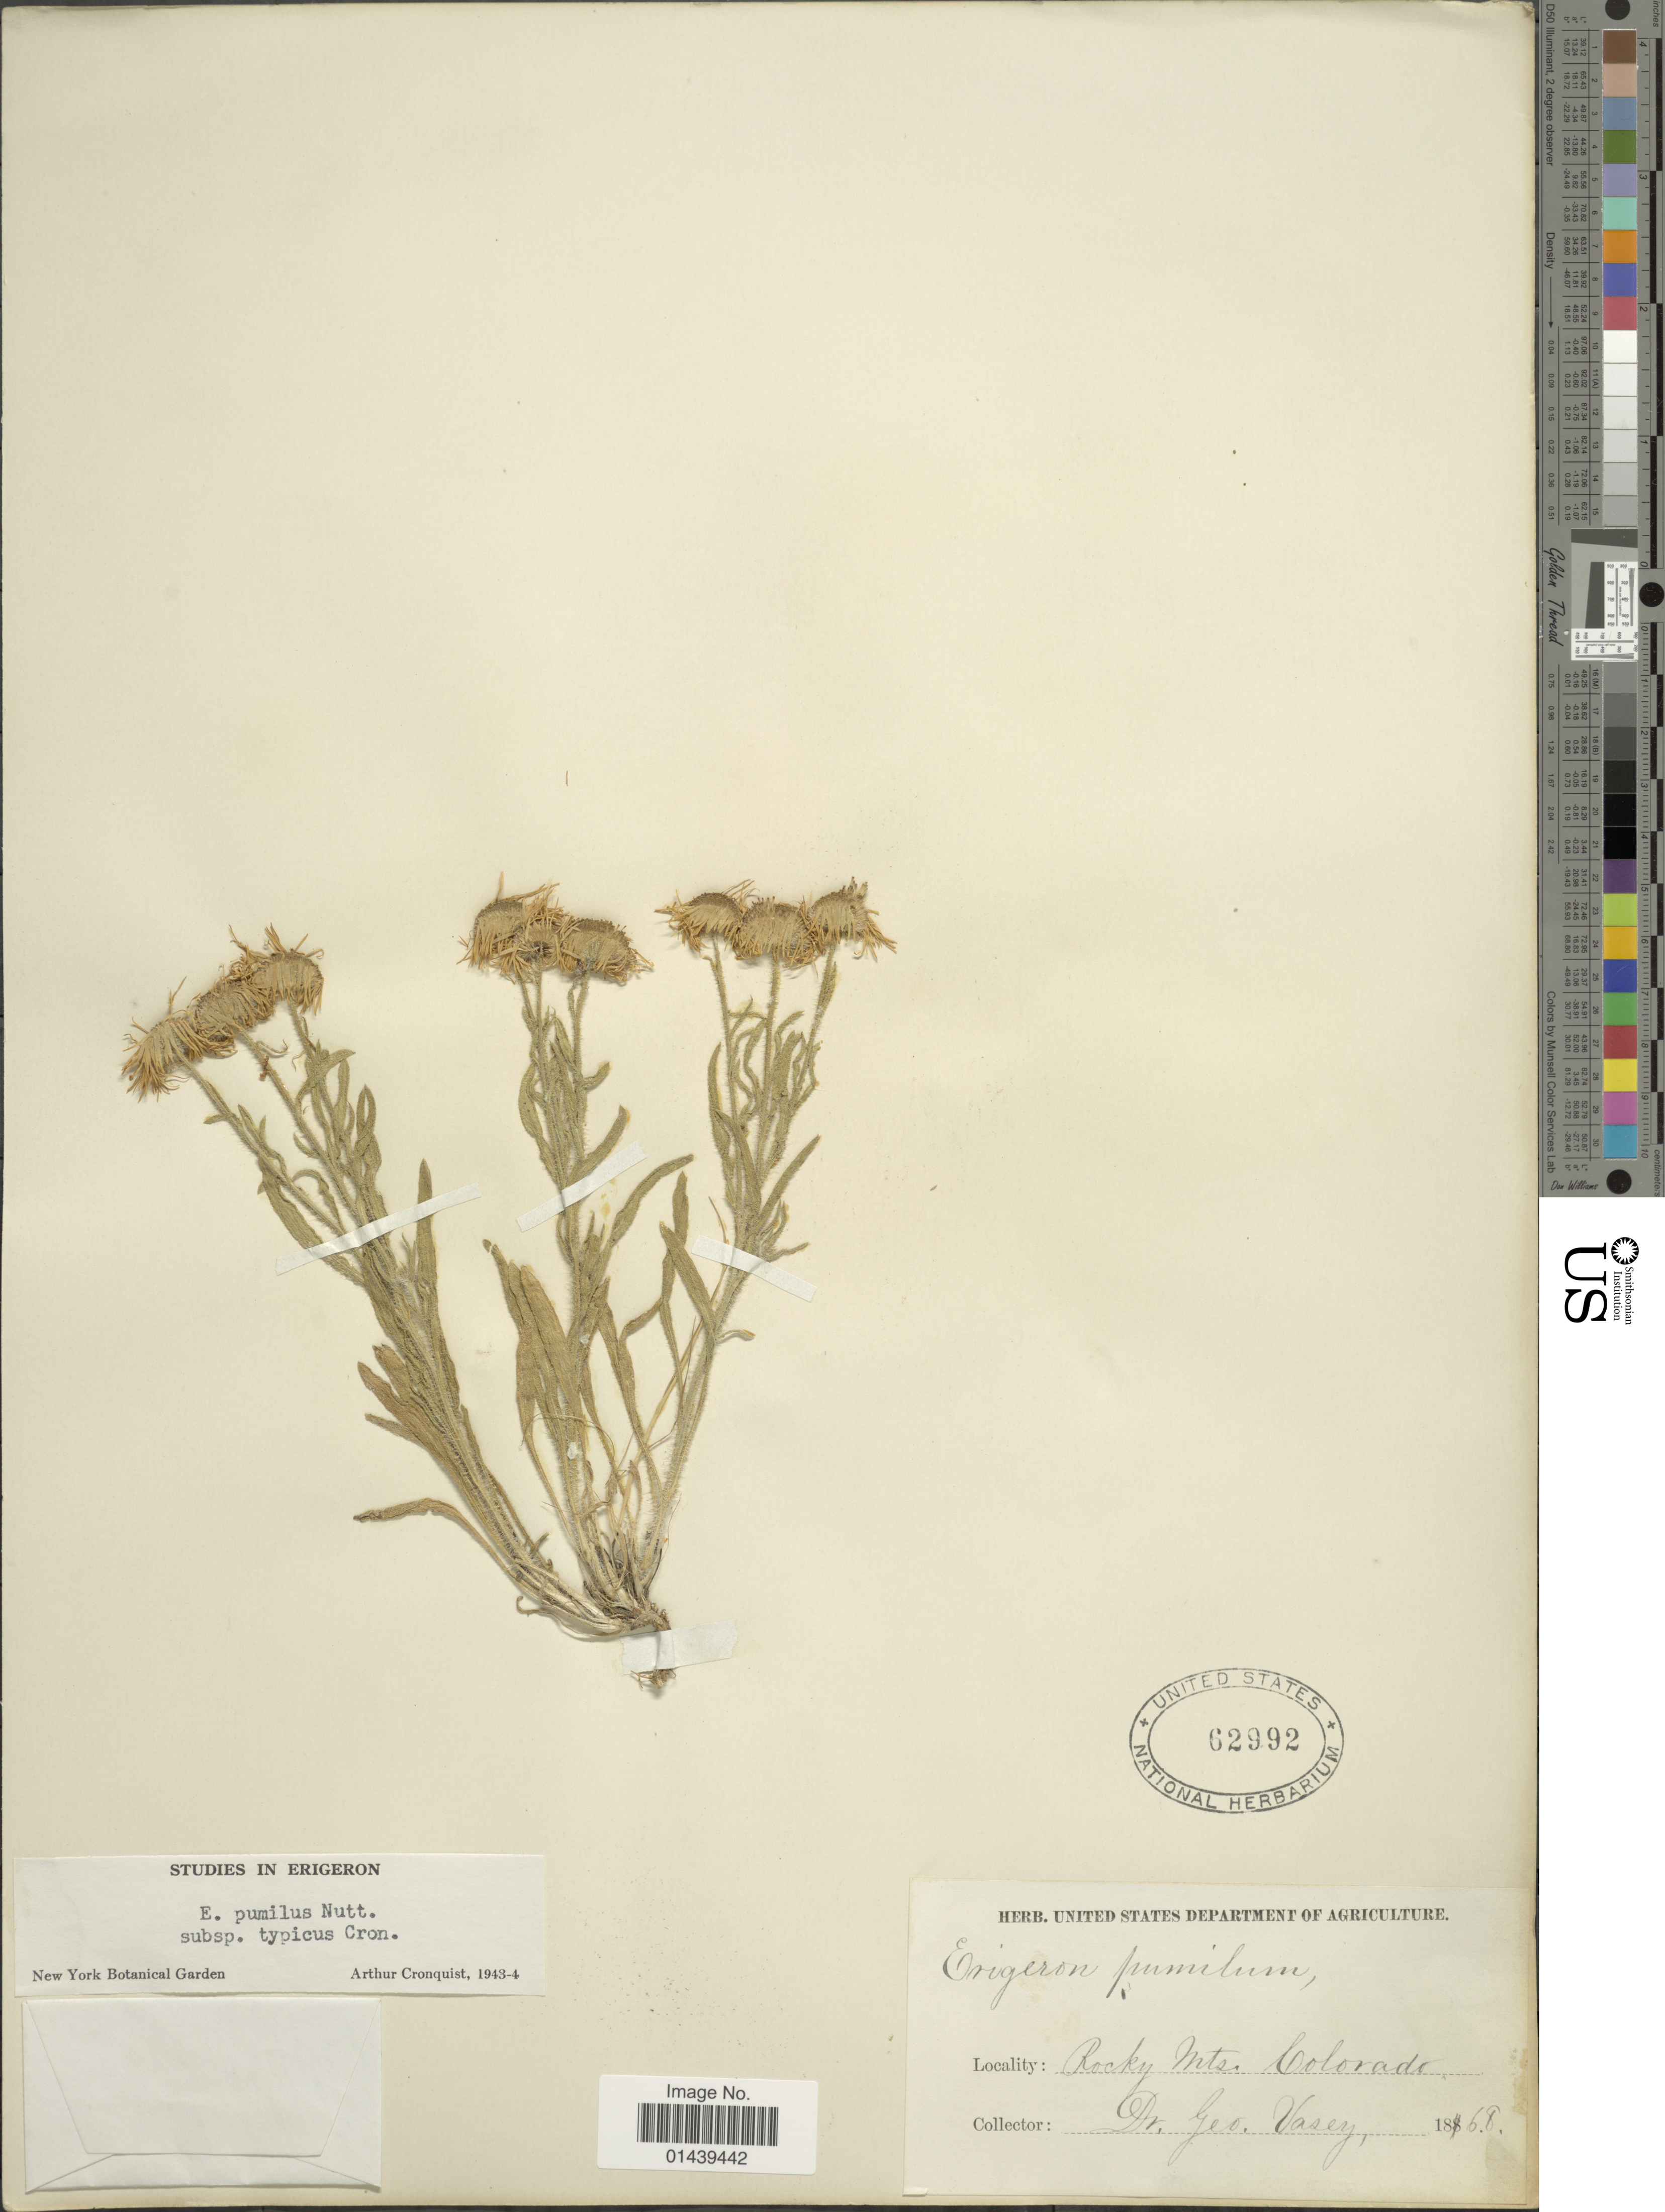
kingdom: Plantae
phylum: Tracheophyta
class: Magnoliopsida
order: Asterales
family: Asteraceae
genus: Erigeron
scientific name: Erigeron pumilus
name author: Nutt.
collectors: G. Vasey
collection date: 1868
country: United States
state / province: Colorado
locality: Rocky Mts.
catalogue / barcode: US 62992